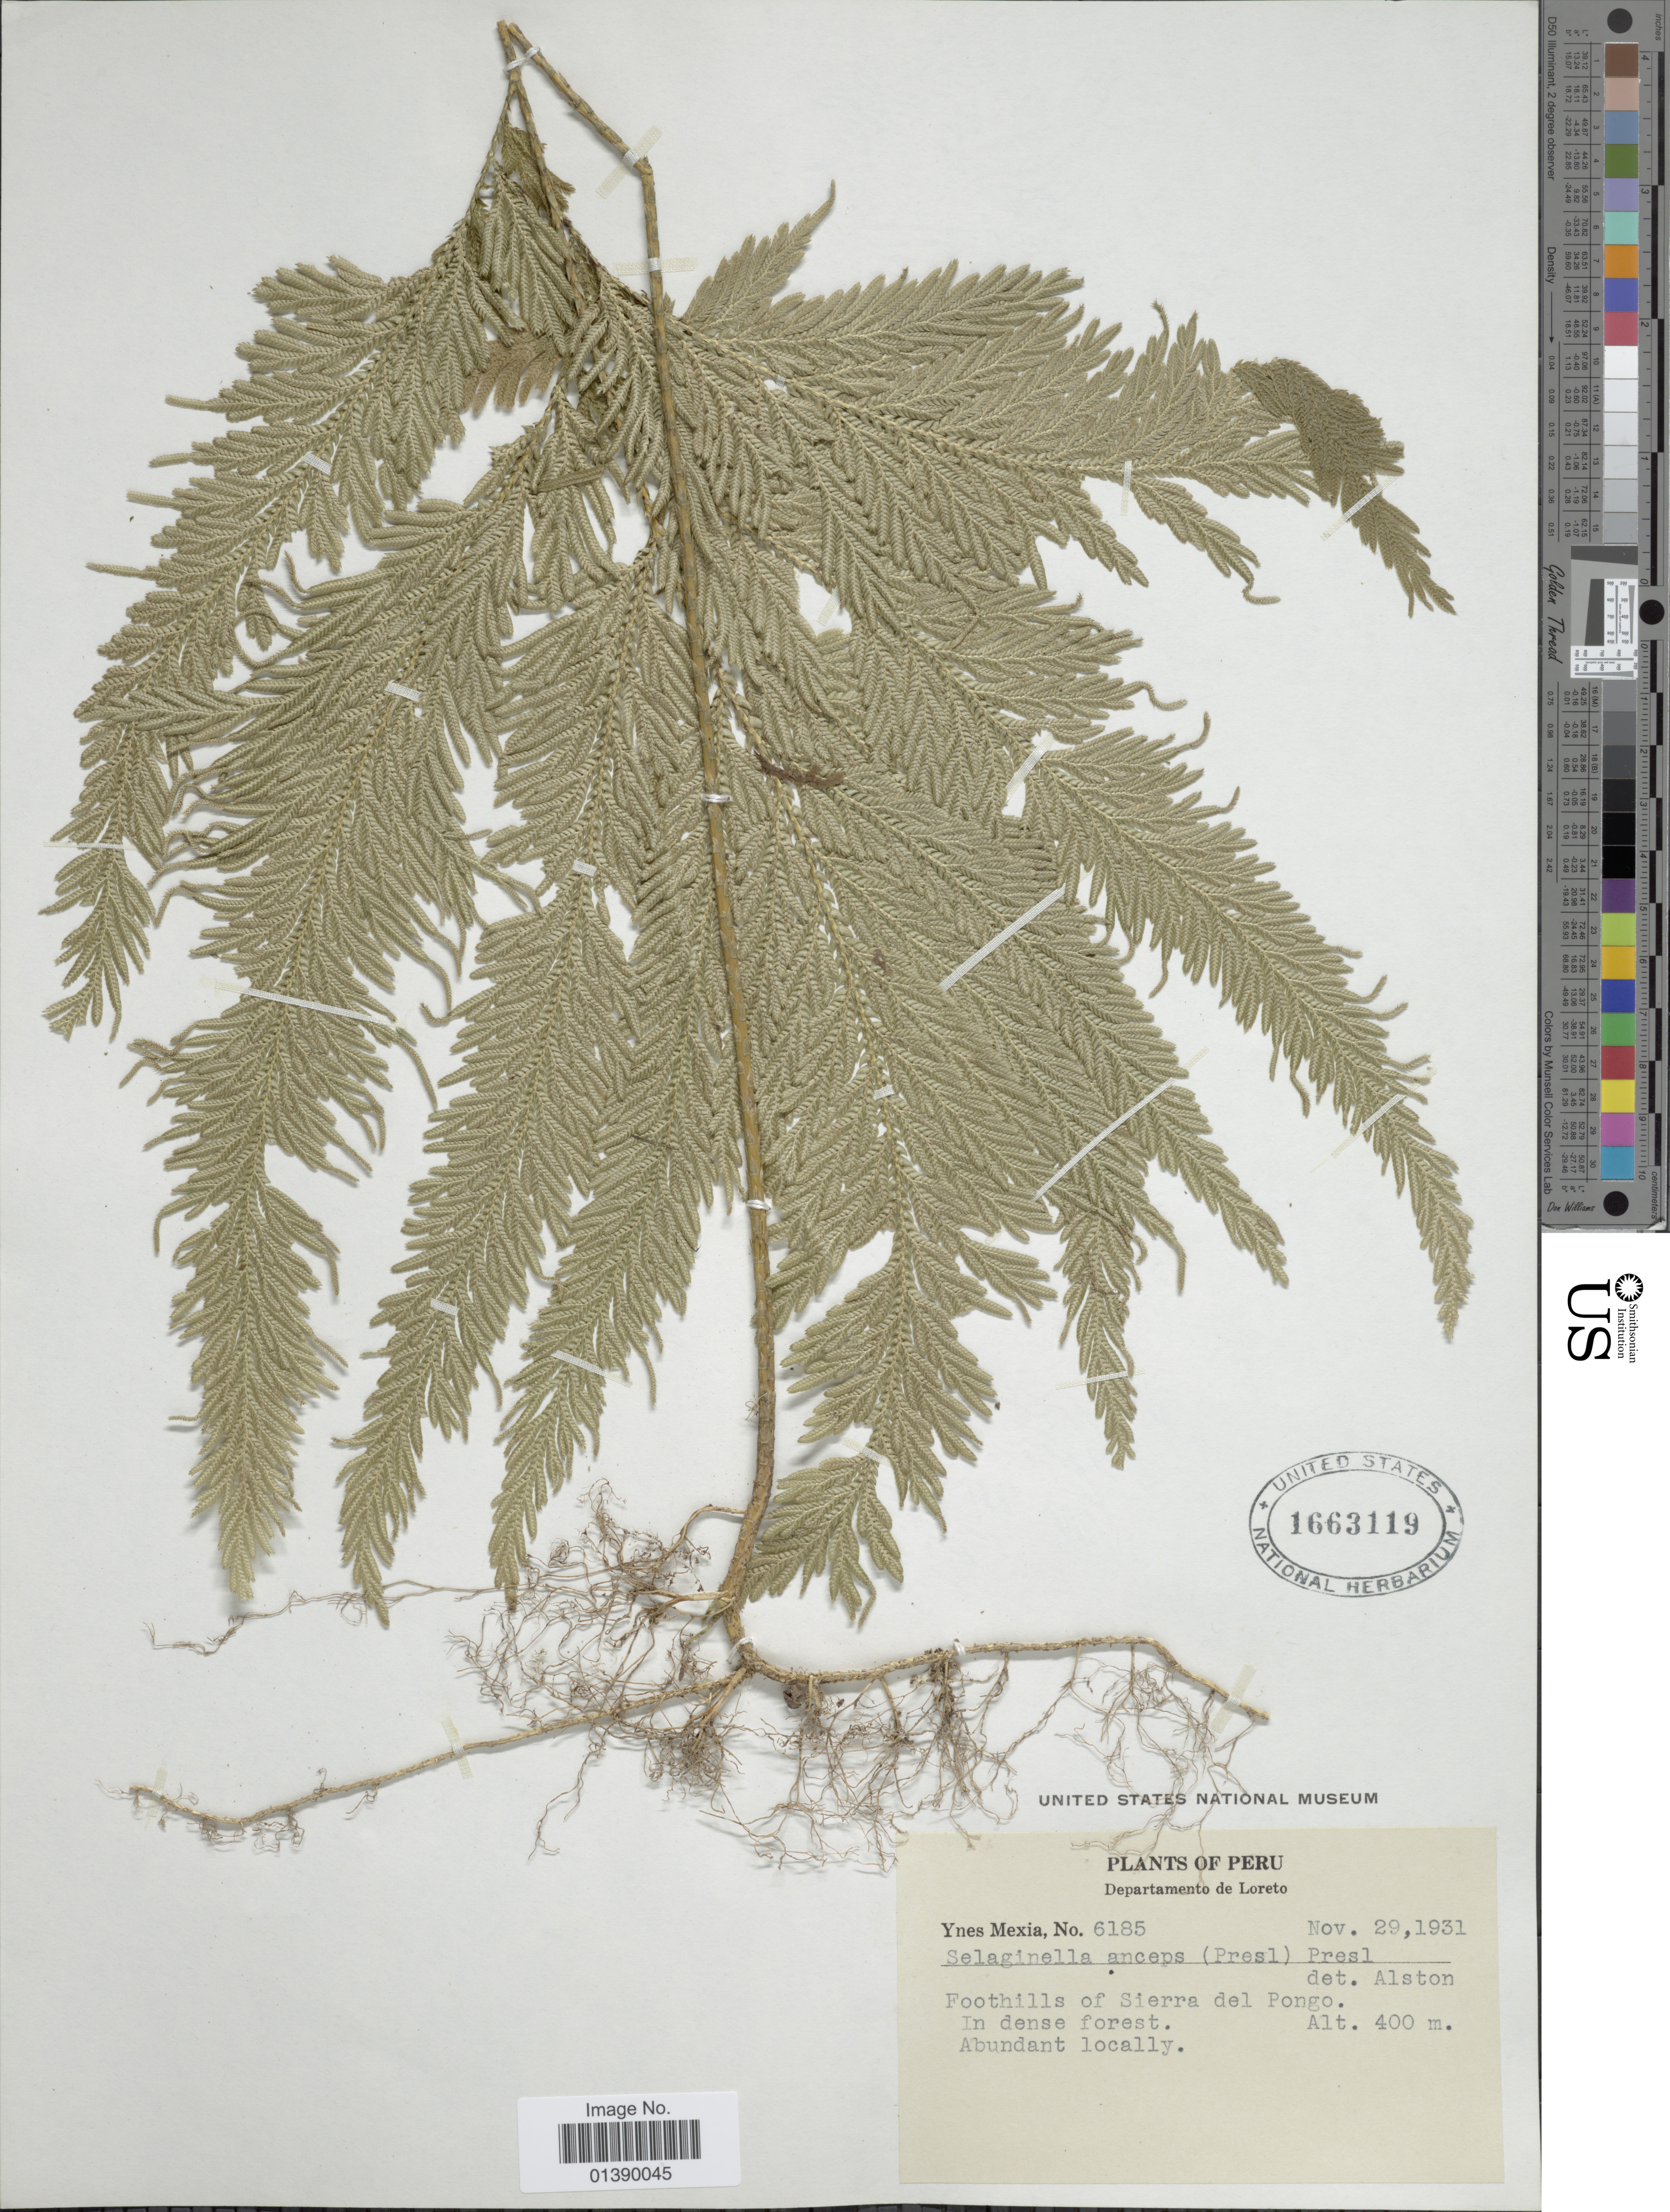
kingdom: Plantae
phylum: Tracheophyta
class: Lycopodiopsida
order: Selaginellales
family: Selaginellaceae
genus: Selaginella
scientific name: Selaginella anceps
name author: (C. Presl)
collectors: Y. Mexia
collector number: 6185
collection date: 1931-11-29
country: Peru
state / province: Loreto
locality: Foothills of Sierra del Pongo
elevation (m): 400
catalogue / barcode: US 1663119